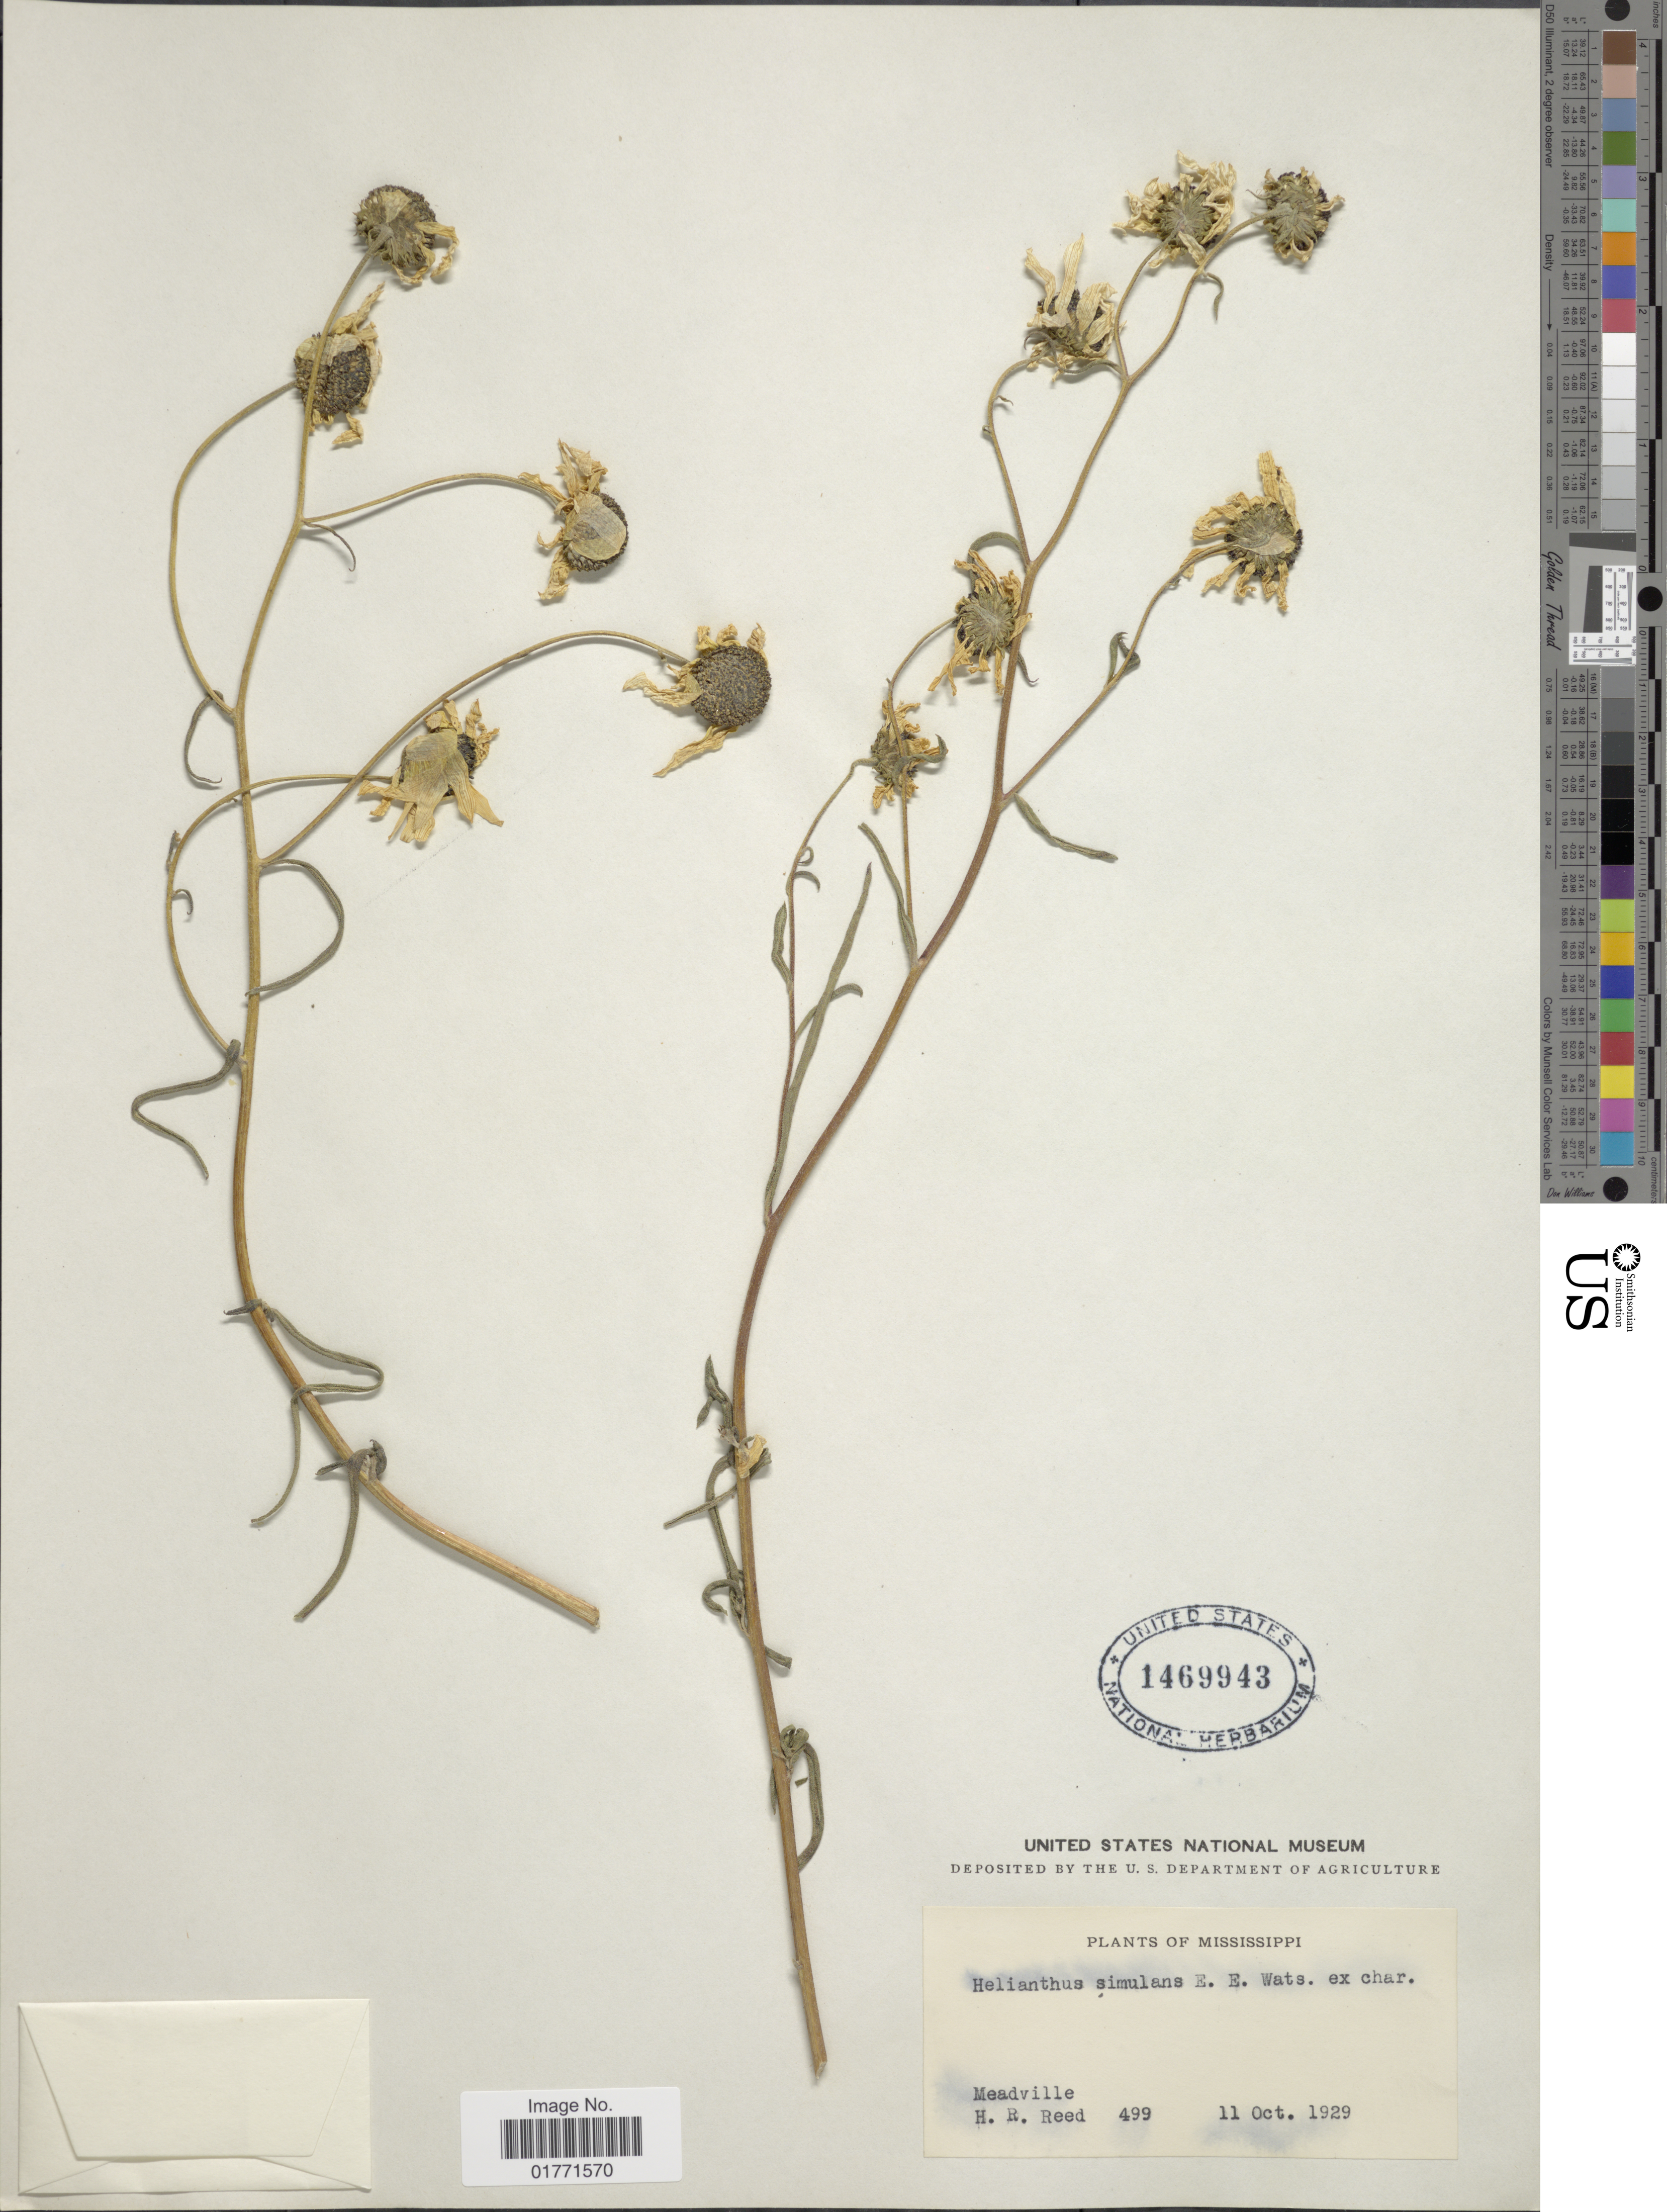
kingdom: Plantae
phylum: Tracheophyta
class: Magnoliopsida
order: Asterales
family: Asteraceae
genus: Helianthus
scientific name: Helianthus simulans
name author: E. Watson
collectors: H. Reed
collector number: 499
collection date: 1929-10-11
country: United States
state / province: Mississippi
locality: Meadville.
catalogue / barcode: US 1469943